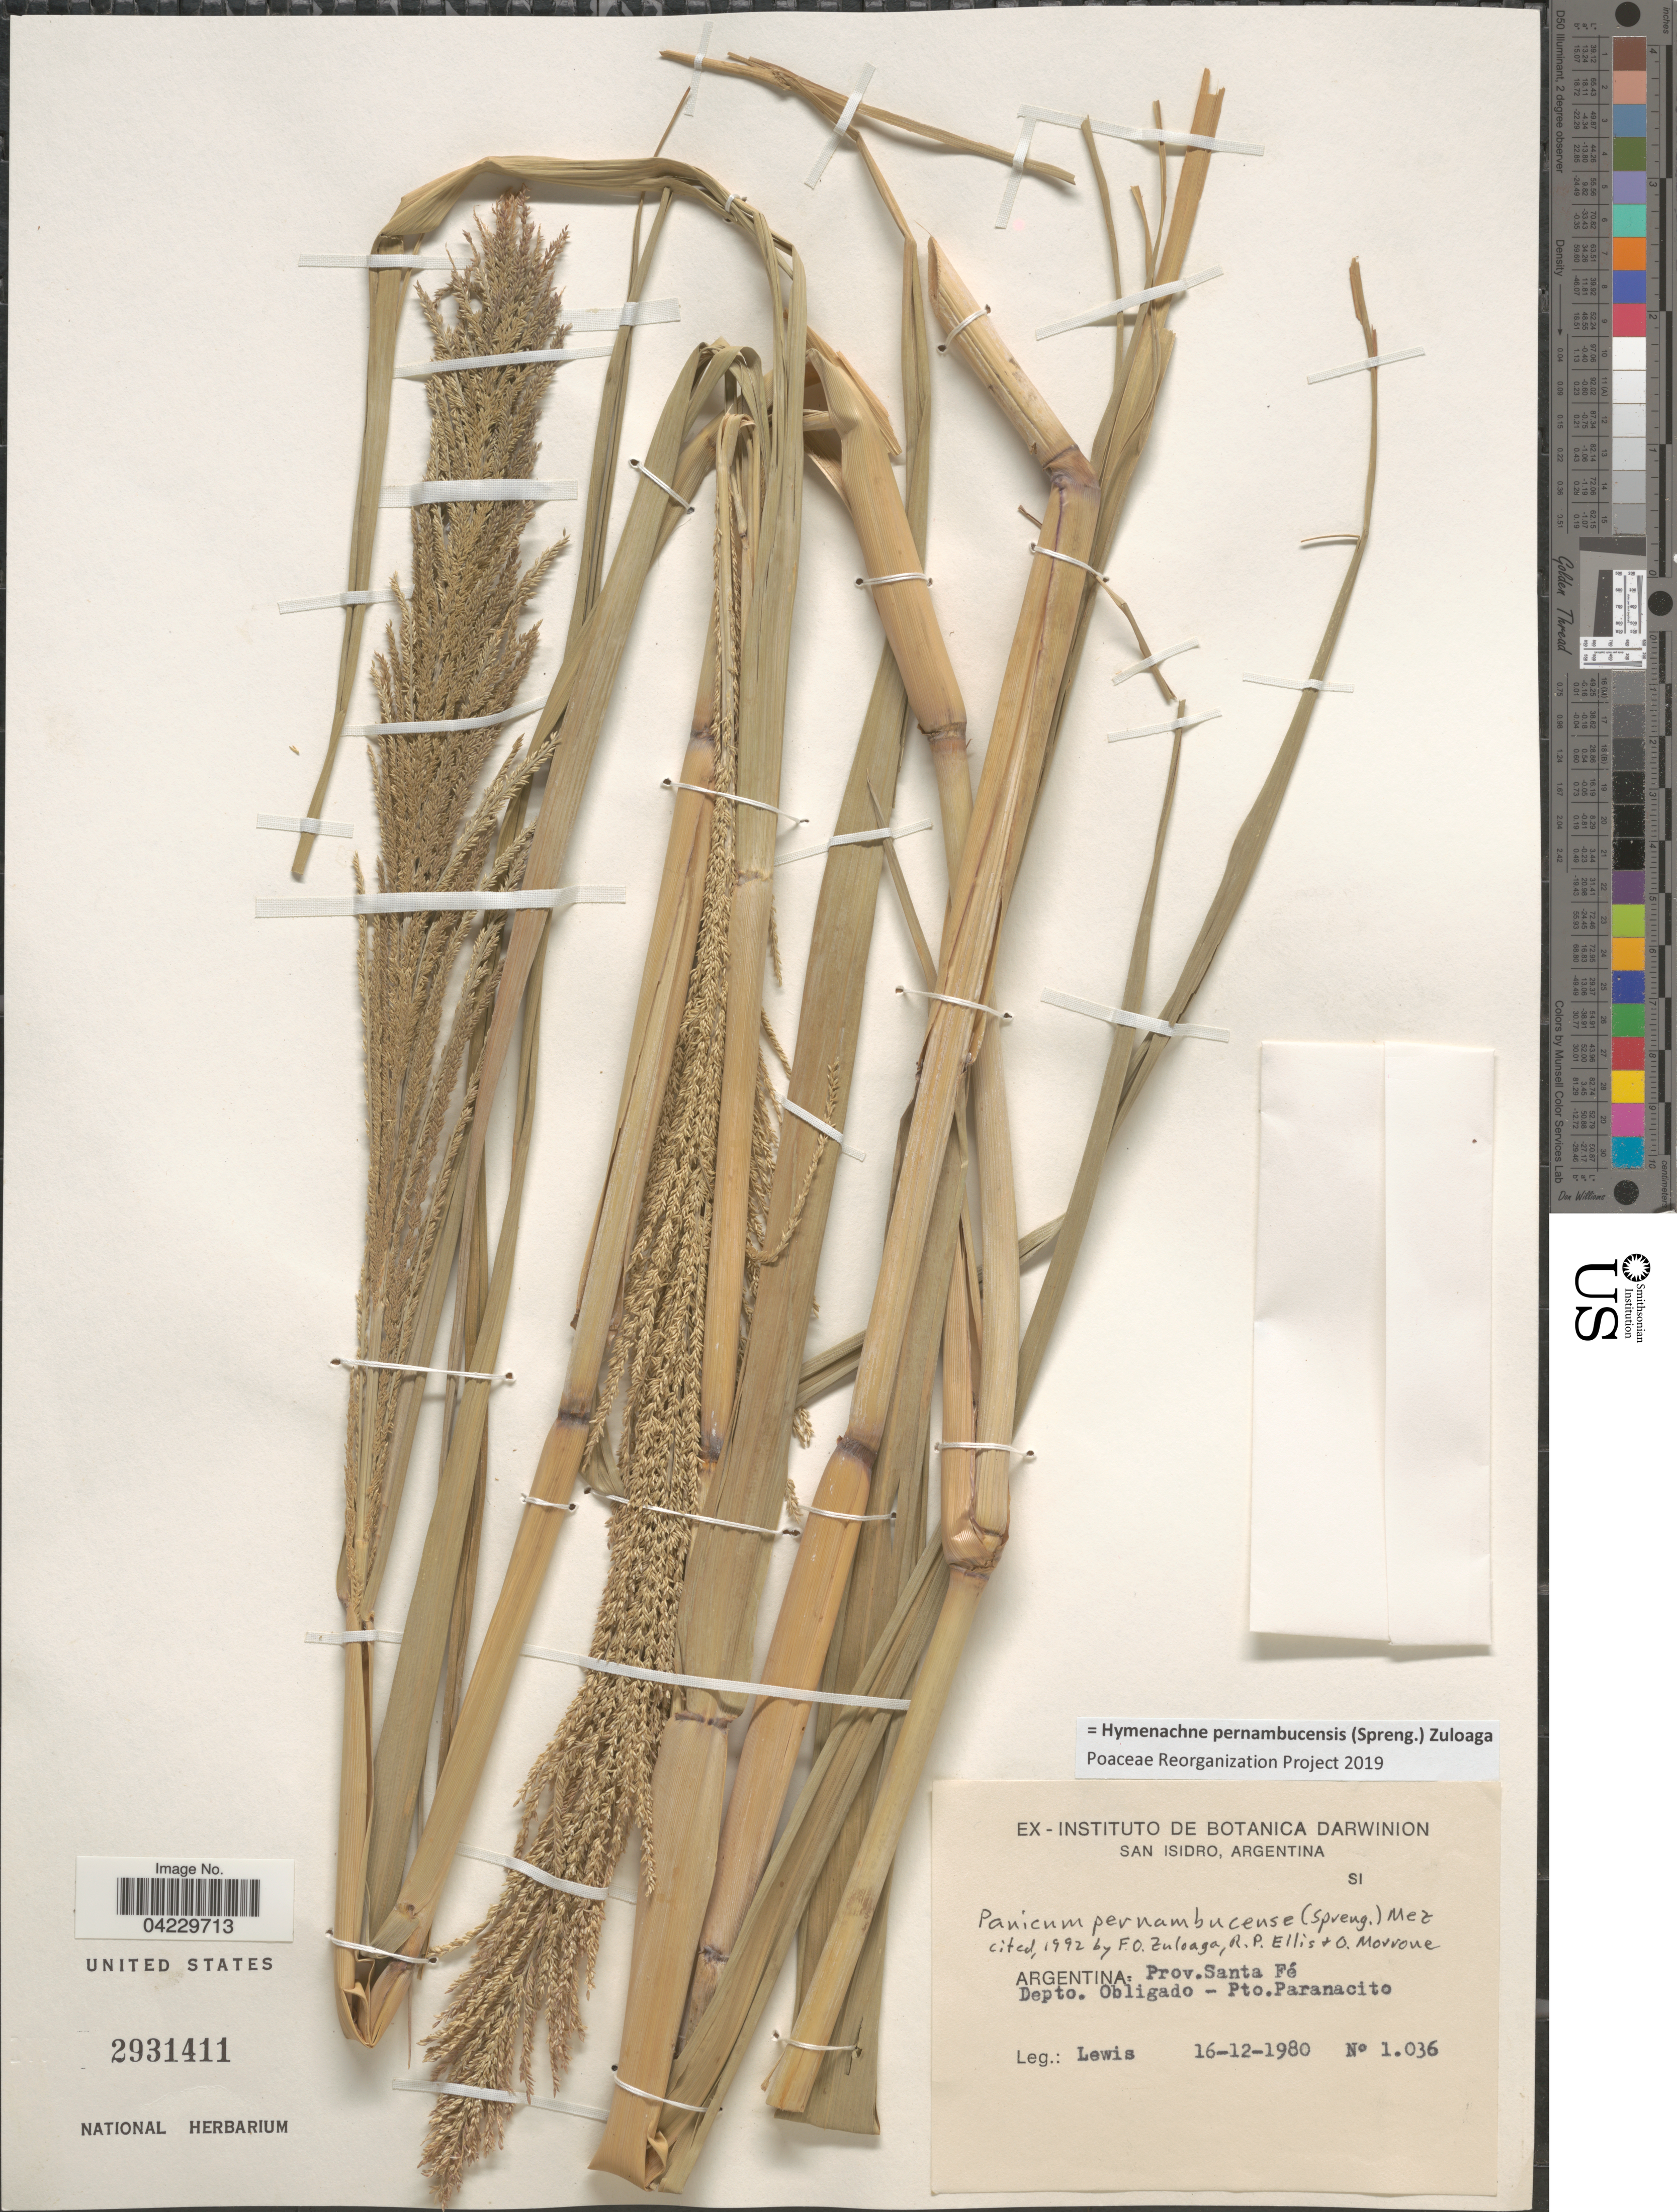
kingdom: Plantae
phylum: Tracheophyta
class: Liliopsida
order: Poales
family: Poaceae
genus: Hymenachne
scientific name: Hymenachne pernambucensis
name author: (Spreng.) Zuloaga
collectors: -- Lewis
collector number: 1036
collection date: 1980-12-16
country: Argentina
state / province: Santa Fe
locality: Depto. Obligado - Pto. Paranacito.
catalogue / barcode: US 2931411